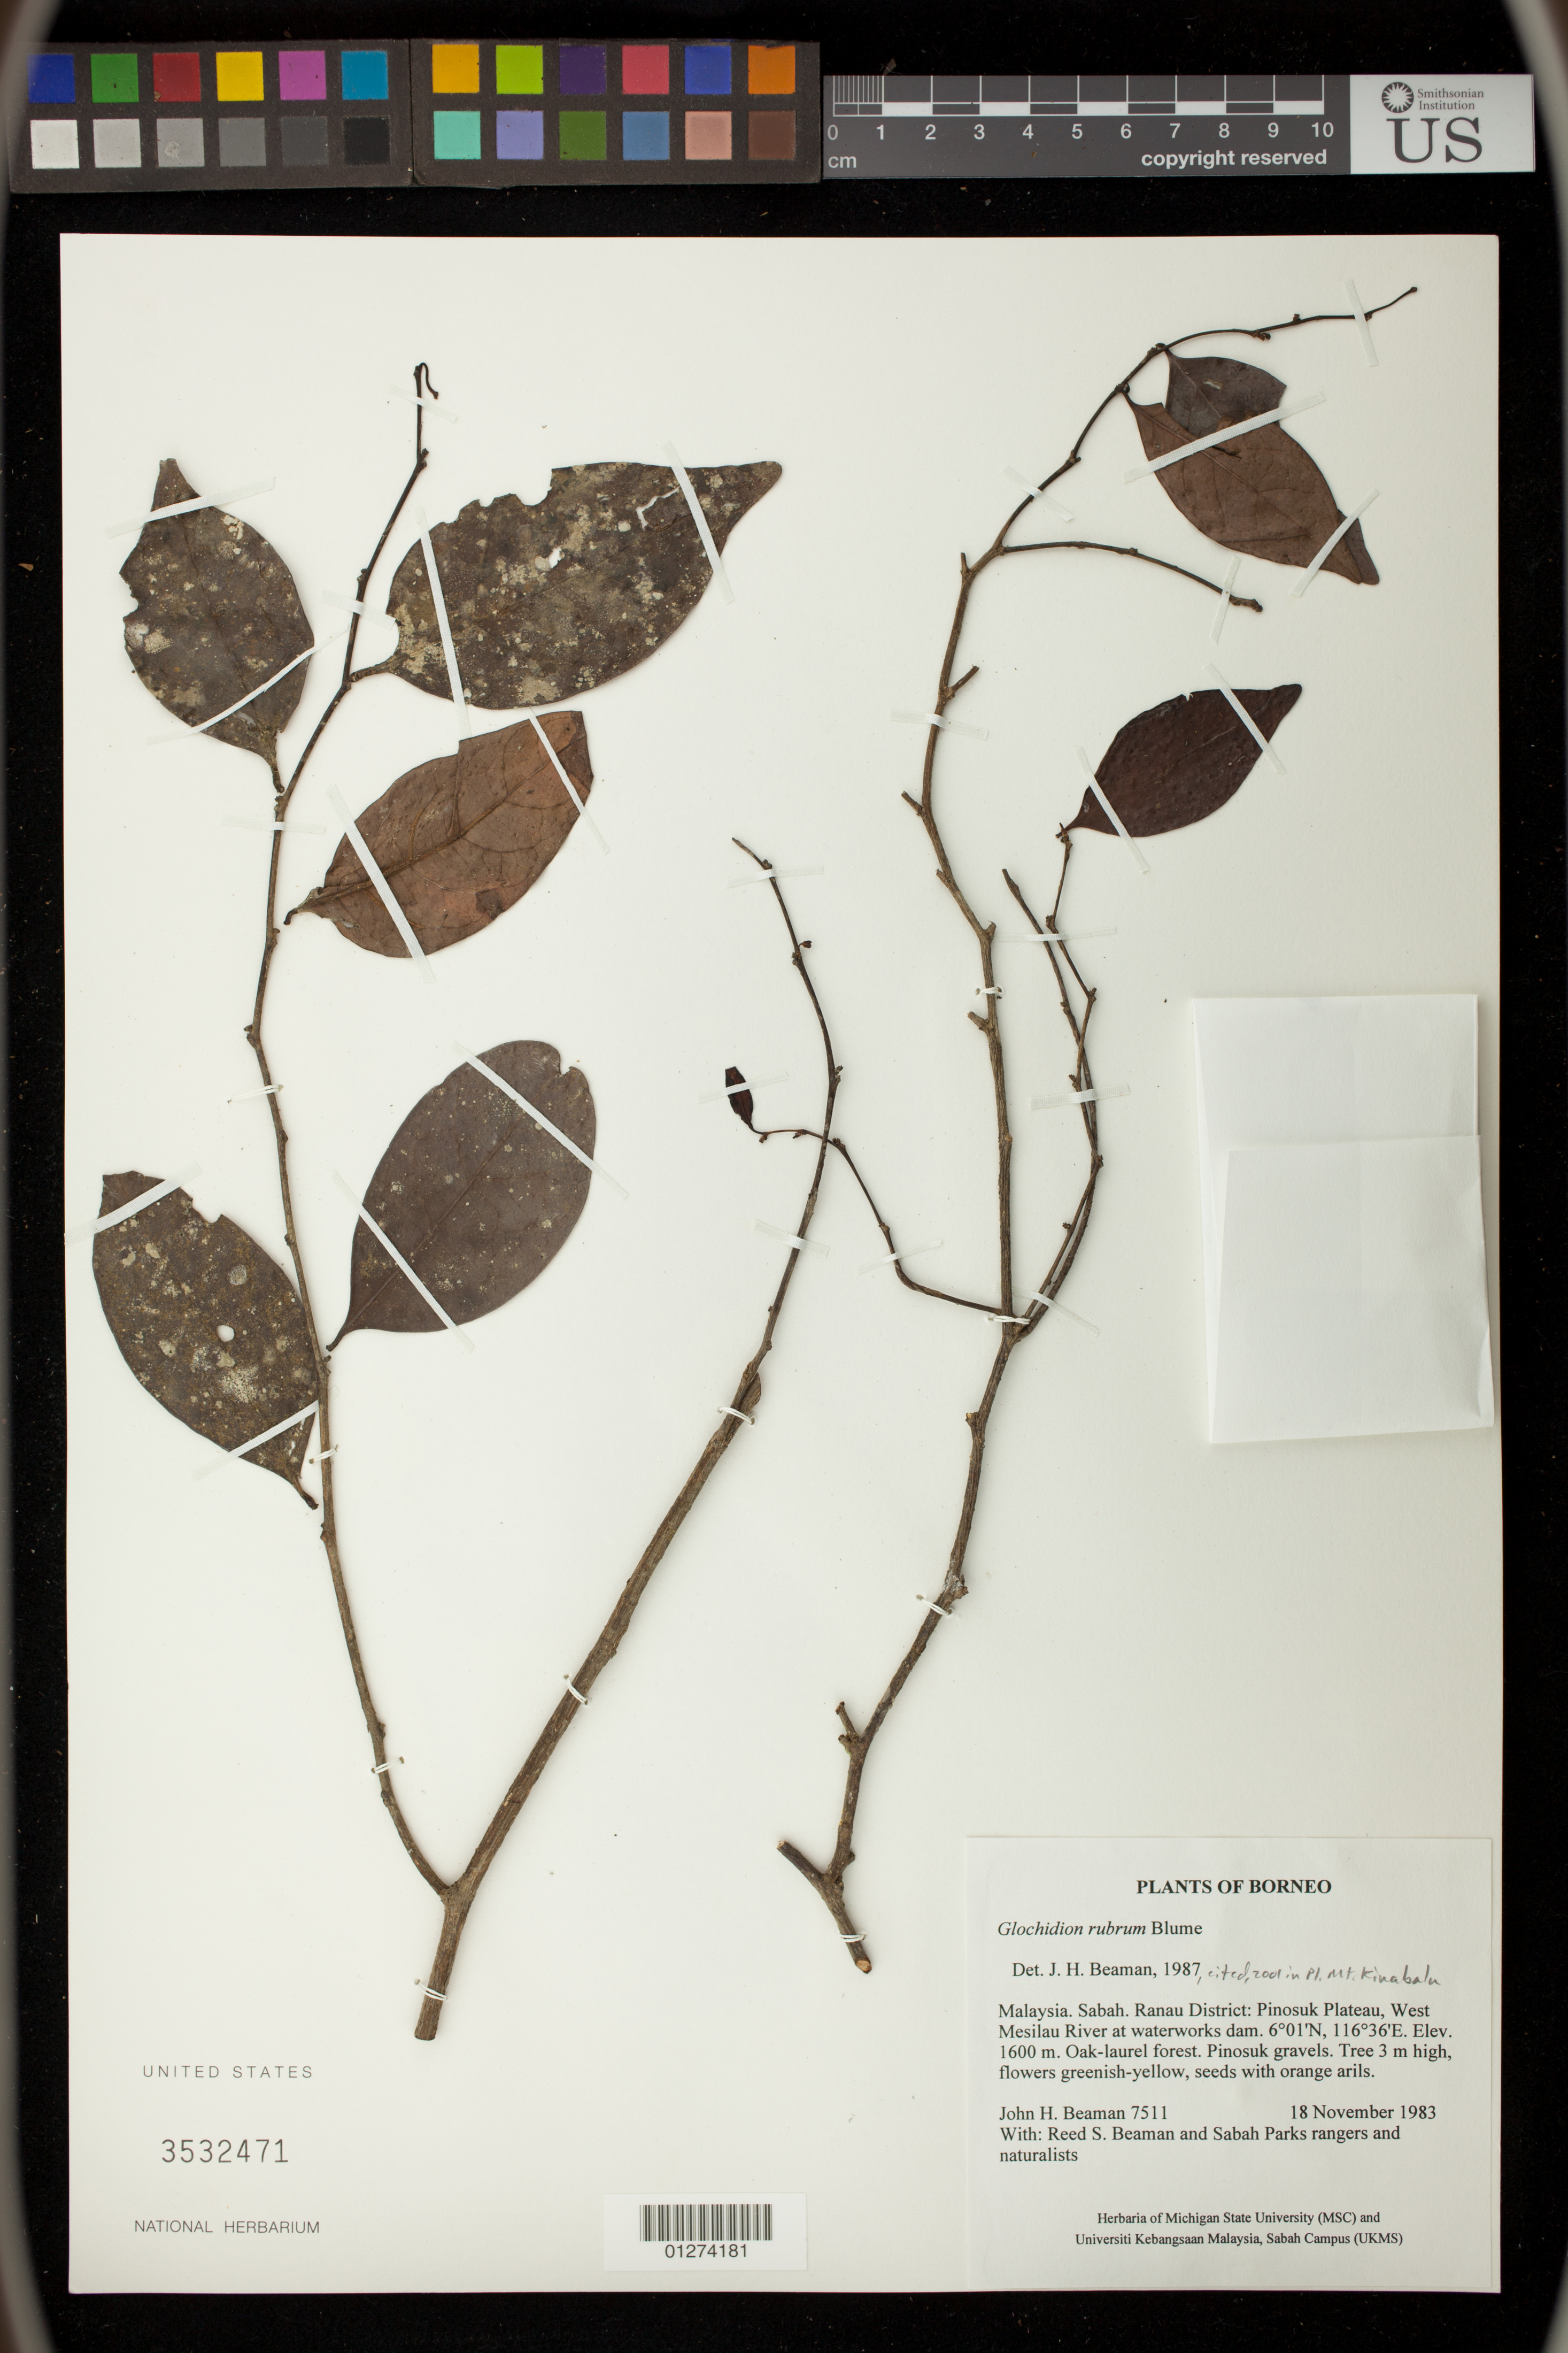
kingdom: Plantae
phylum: Tracheophyta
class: Magnoliopsida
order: Malpighiales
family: Phyllanthaceae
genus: Glochidion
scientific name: Glochidion rubrum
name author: Blume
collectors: J. H. Beaman & R. S. Beaman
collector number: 7511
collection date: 1983-11-18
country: Malaysia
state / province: Sabah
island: Borneo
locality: Ranau District: Pinosuk Plateau, West Mesilau River at waterworks dam.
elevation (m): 1600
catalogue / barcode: US 3532471